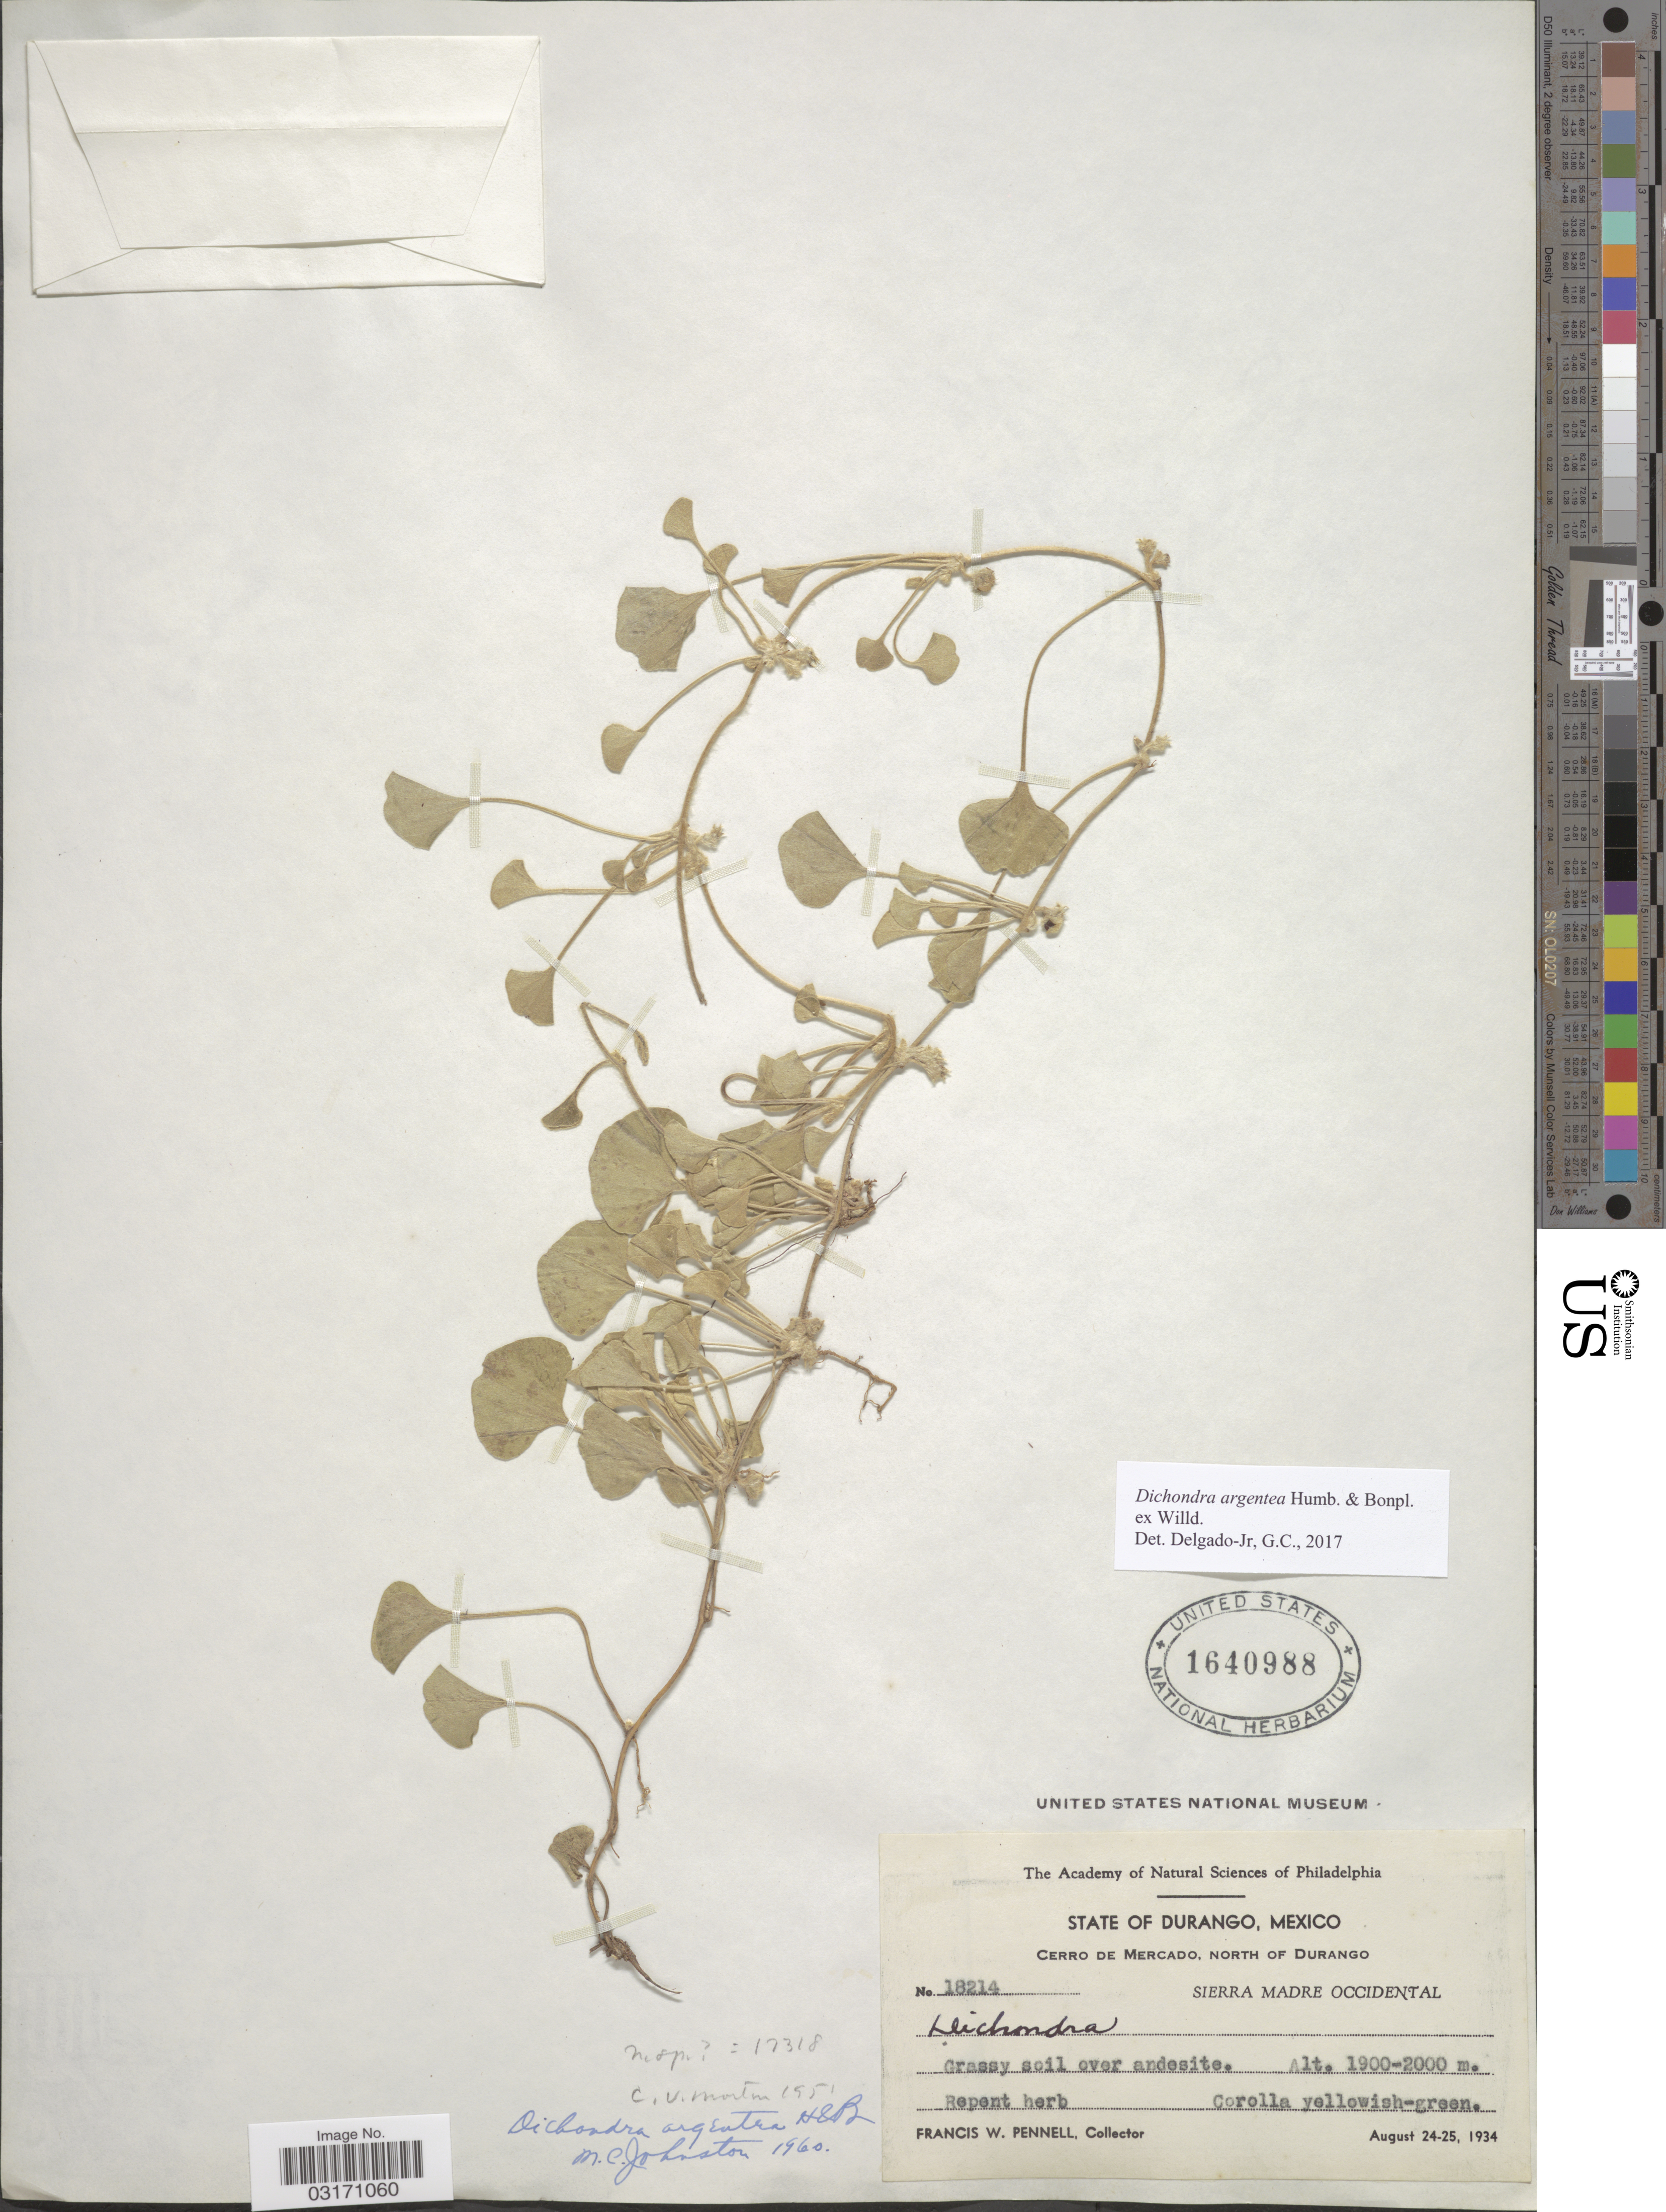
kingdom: Plantae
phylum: Tracheophyta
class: Magnoliopsida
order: Solanales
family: Convolvulaceae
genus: Dichondra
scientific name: Dichondra argentea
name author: Humb. & Bonpl. ex Willd.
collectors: F. W. Pennell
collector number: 18214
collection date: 1934-08-24/1934-08-25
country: Mexico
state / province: Durango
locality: Cerro de Mercado, north of Durango. Sierra Madre Occidental. Grass soil over andesite.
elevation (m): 1900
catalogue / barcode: US 1640988